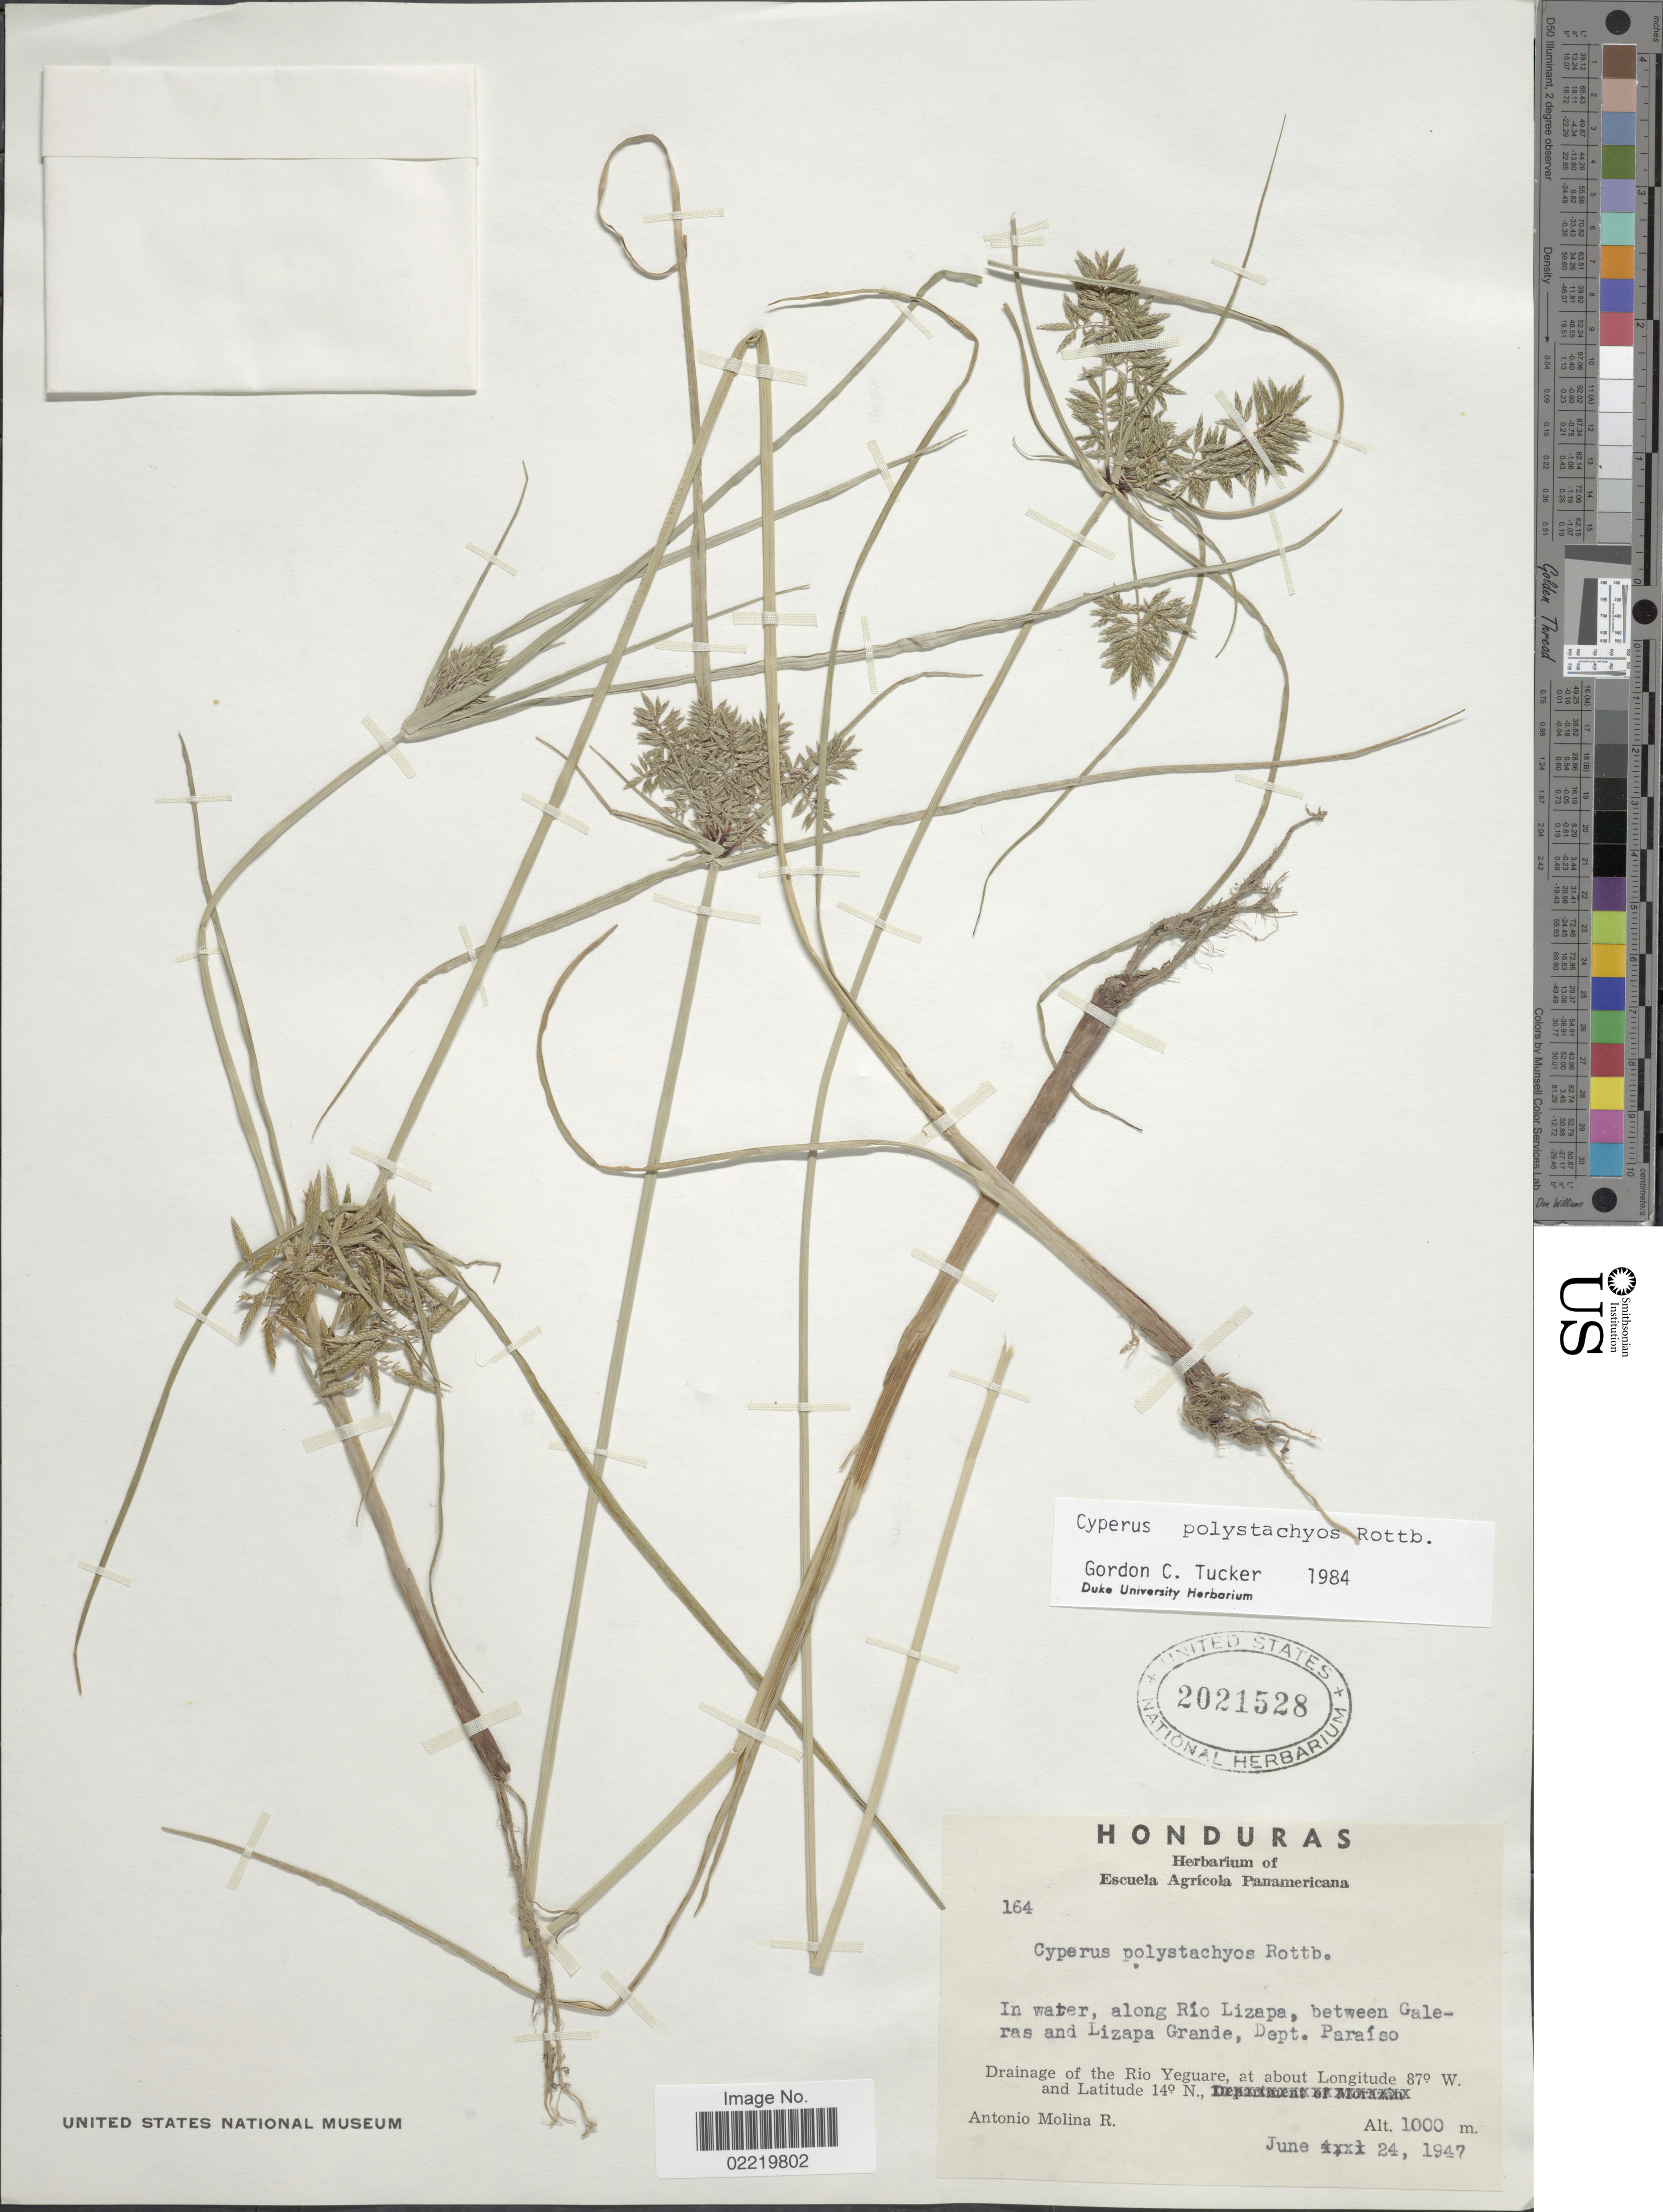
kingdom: Plantae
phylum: Tracheophyta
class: Liliopsida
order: Poales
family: Cyperaceae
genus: Cyperus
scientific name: Cyperus polystachyos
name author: Rottb.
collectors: A. Molina R.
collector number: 164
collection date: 1947-06-24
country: Honduras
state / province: El Paraíso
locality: In water, along Río Lizapa, between Galeras and Lizapa Grabde, Dept. Paraíso, Drainage of the Rio Yeguare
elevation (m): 1000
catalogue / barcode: US 2021528